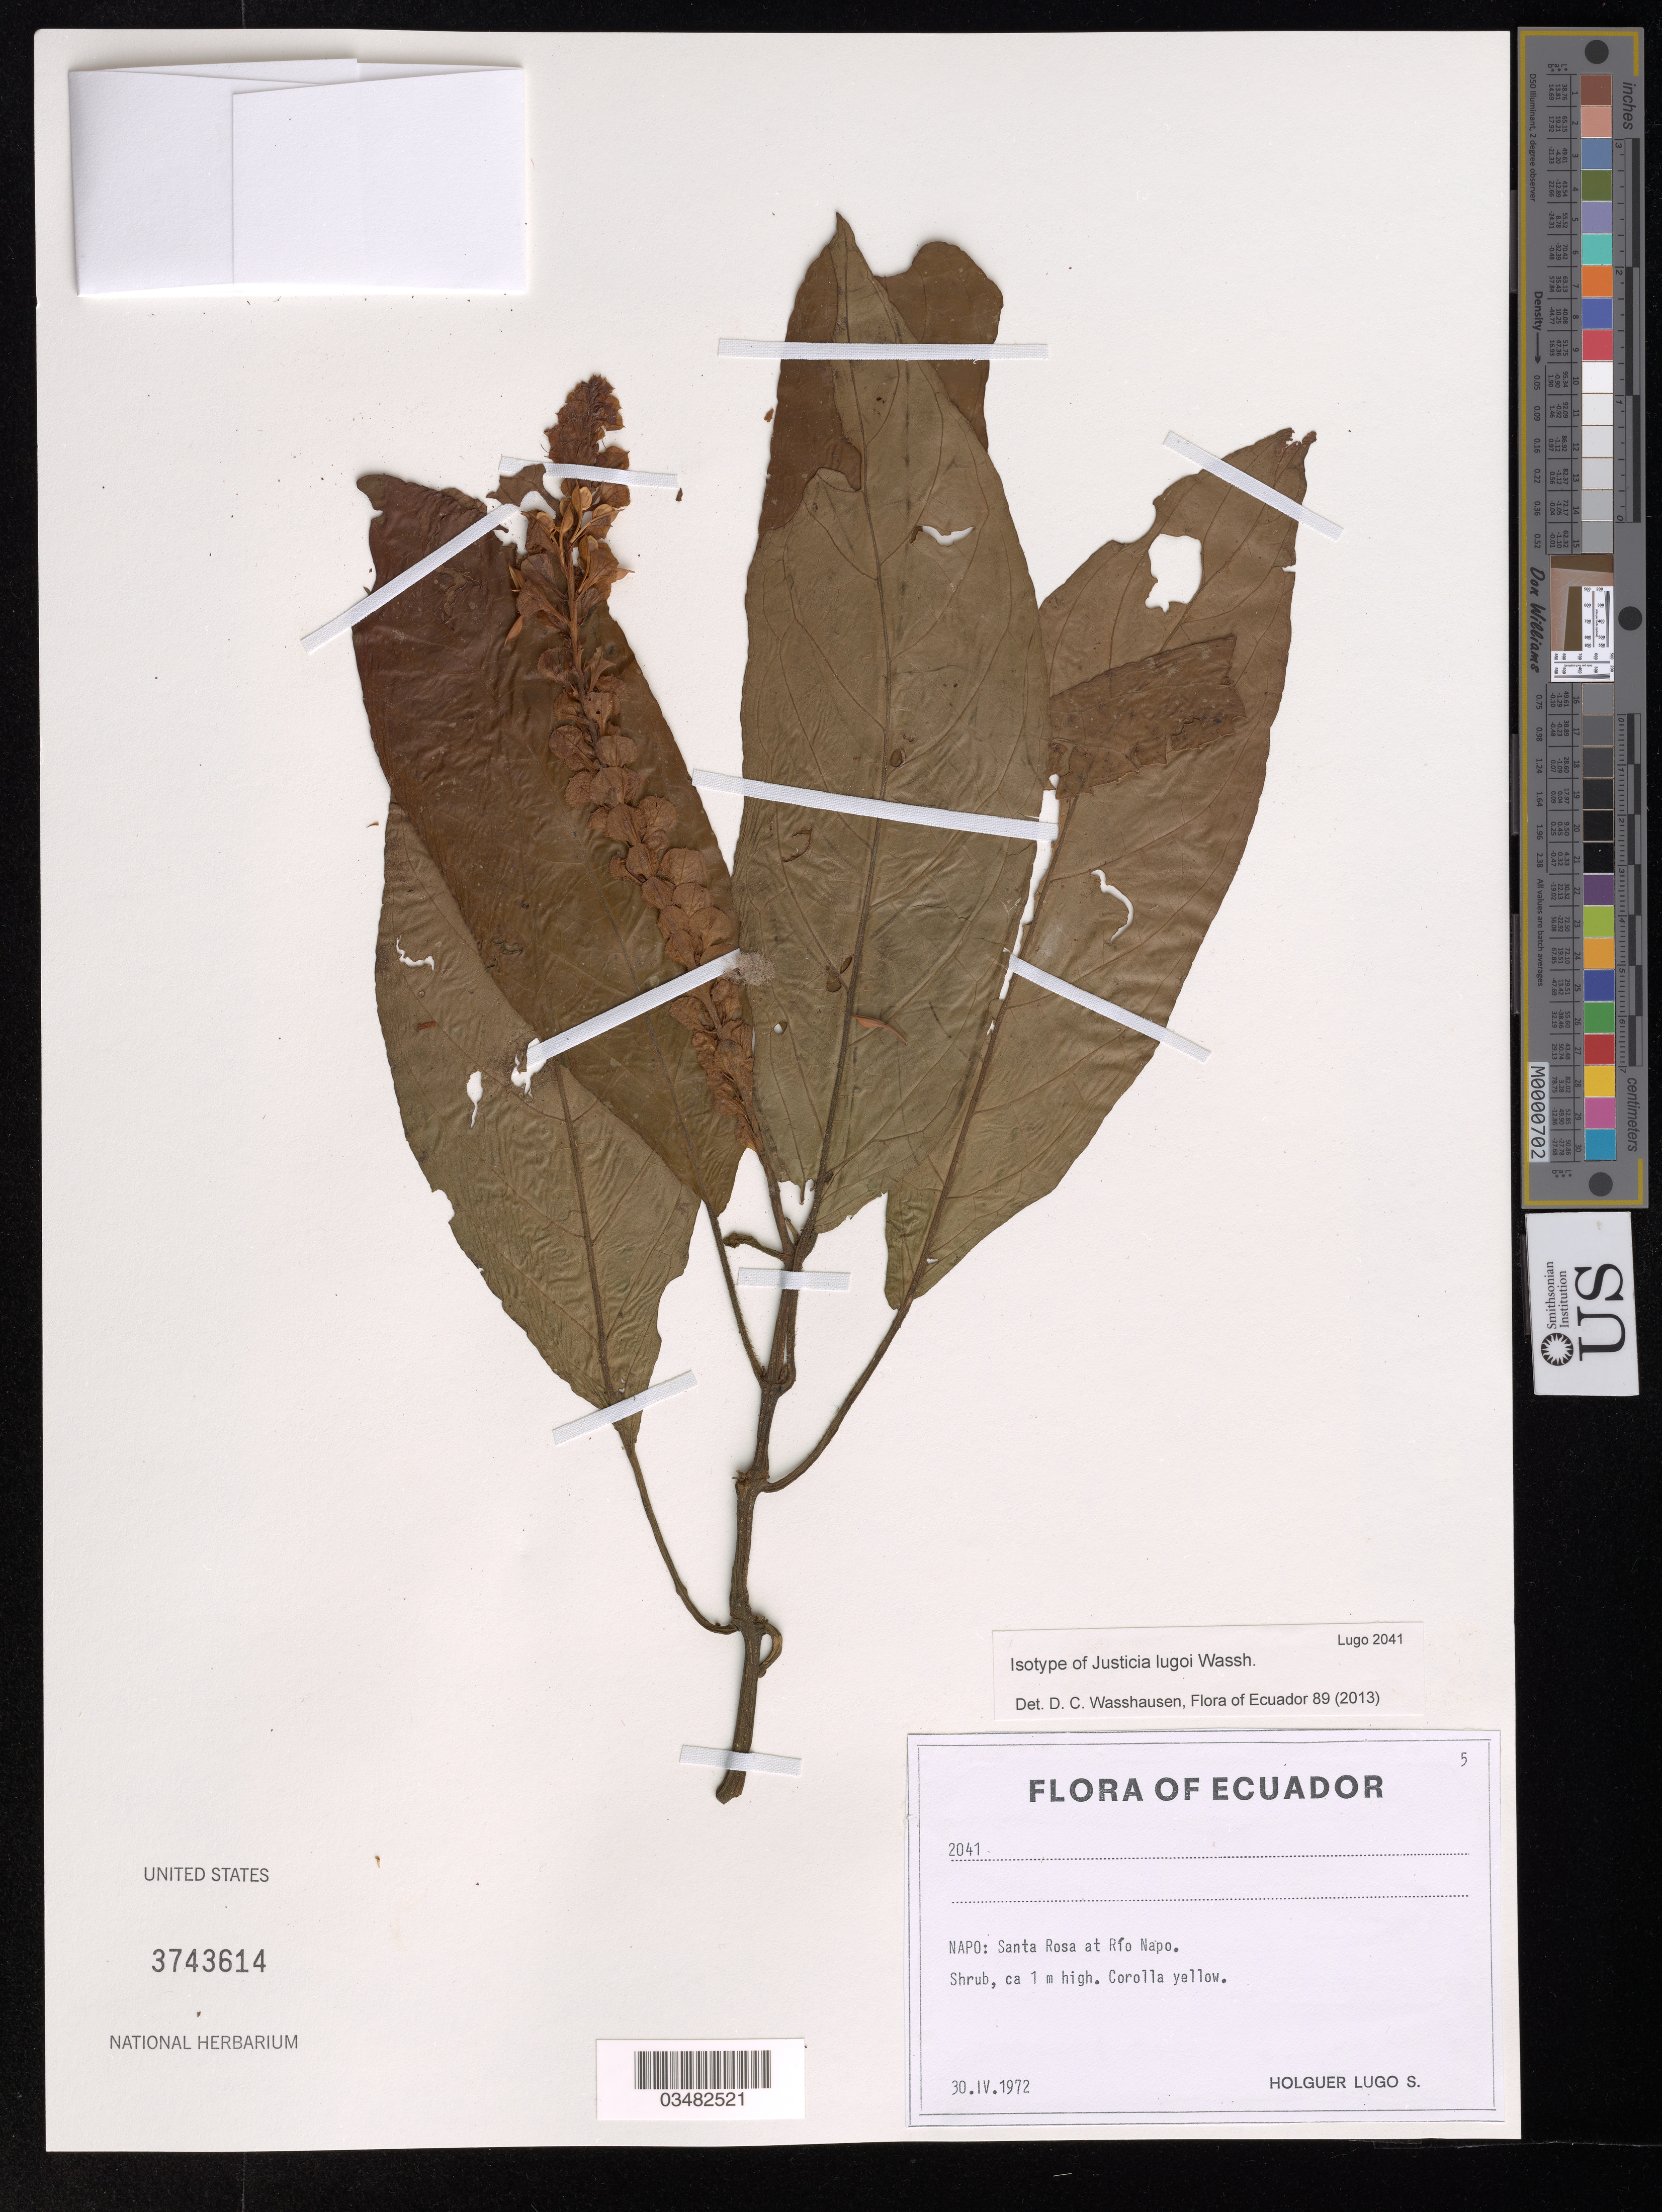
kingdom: Plantae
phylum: Tracheophyta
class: Magnoliopsida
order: Lamiales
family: Acanthaceae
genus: Justicia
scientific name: Justicia lugoi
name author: Wassh.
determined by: Wasshausen, Dieter C., (BOT), Smithsonian Institution - National Museum of Natural History (UNITED STATES)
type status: Isotype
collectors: H. Lugo S.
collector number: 2041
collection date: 1972-04-30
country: Ecuador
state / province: Napo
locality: Santa Rosa at Río Napo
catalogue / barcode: US 3743614